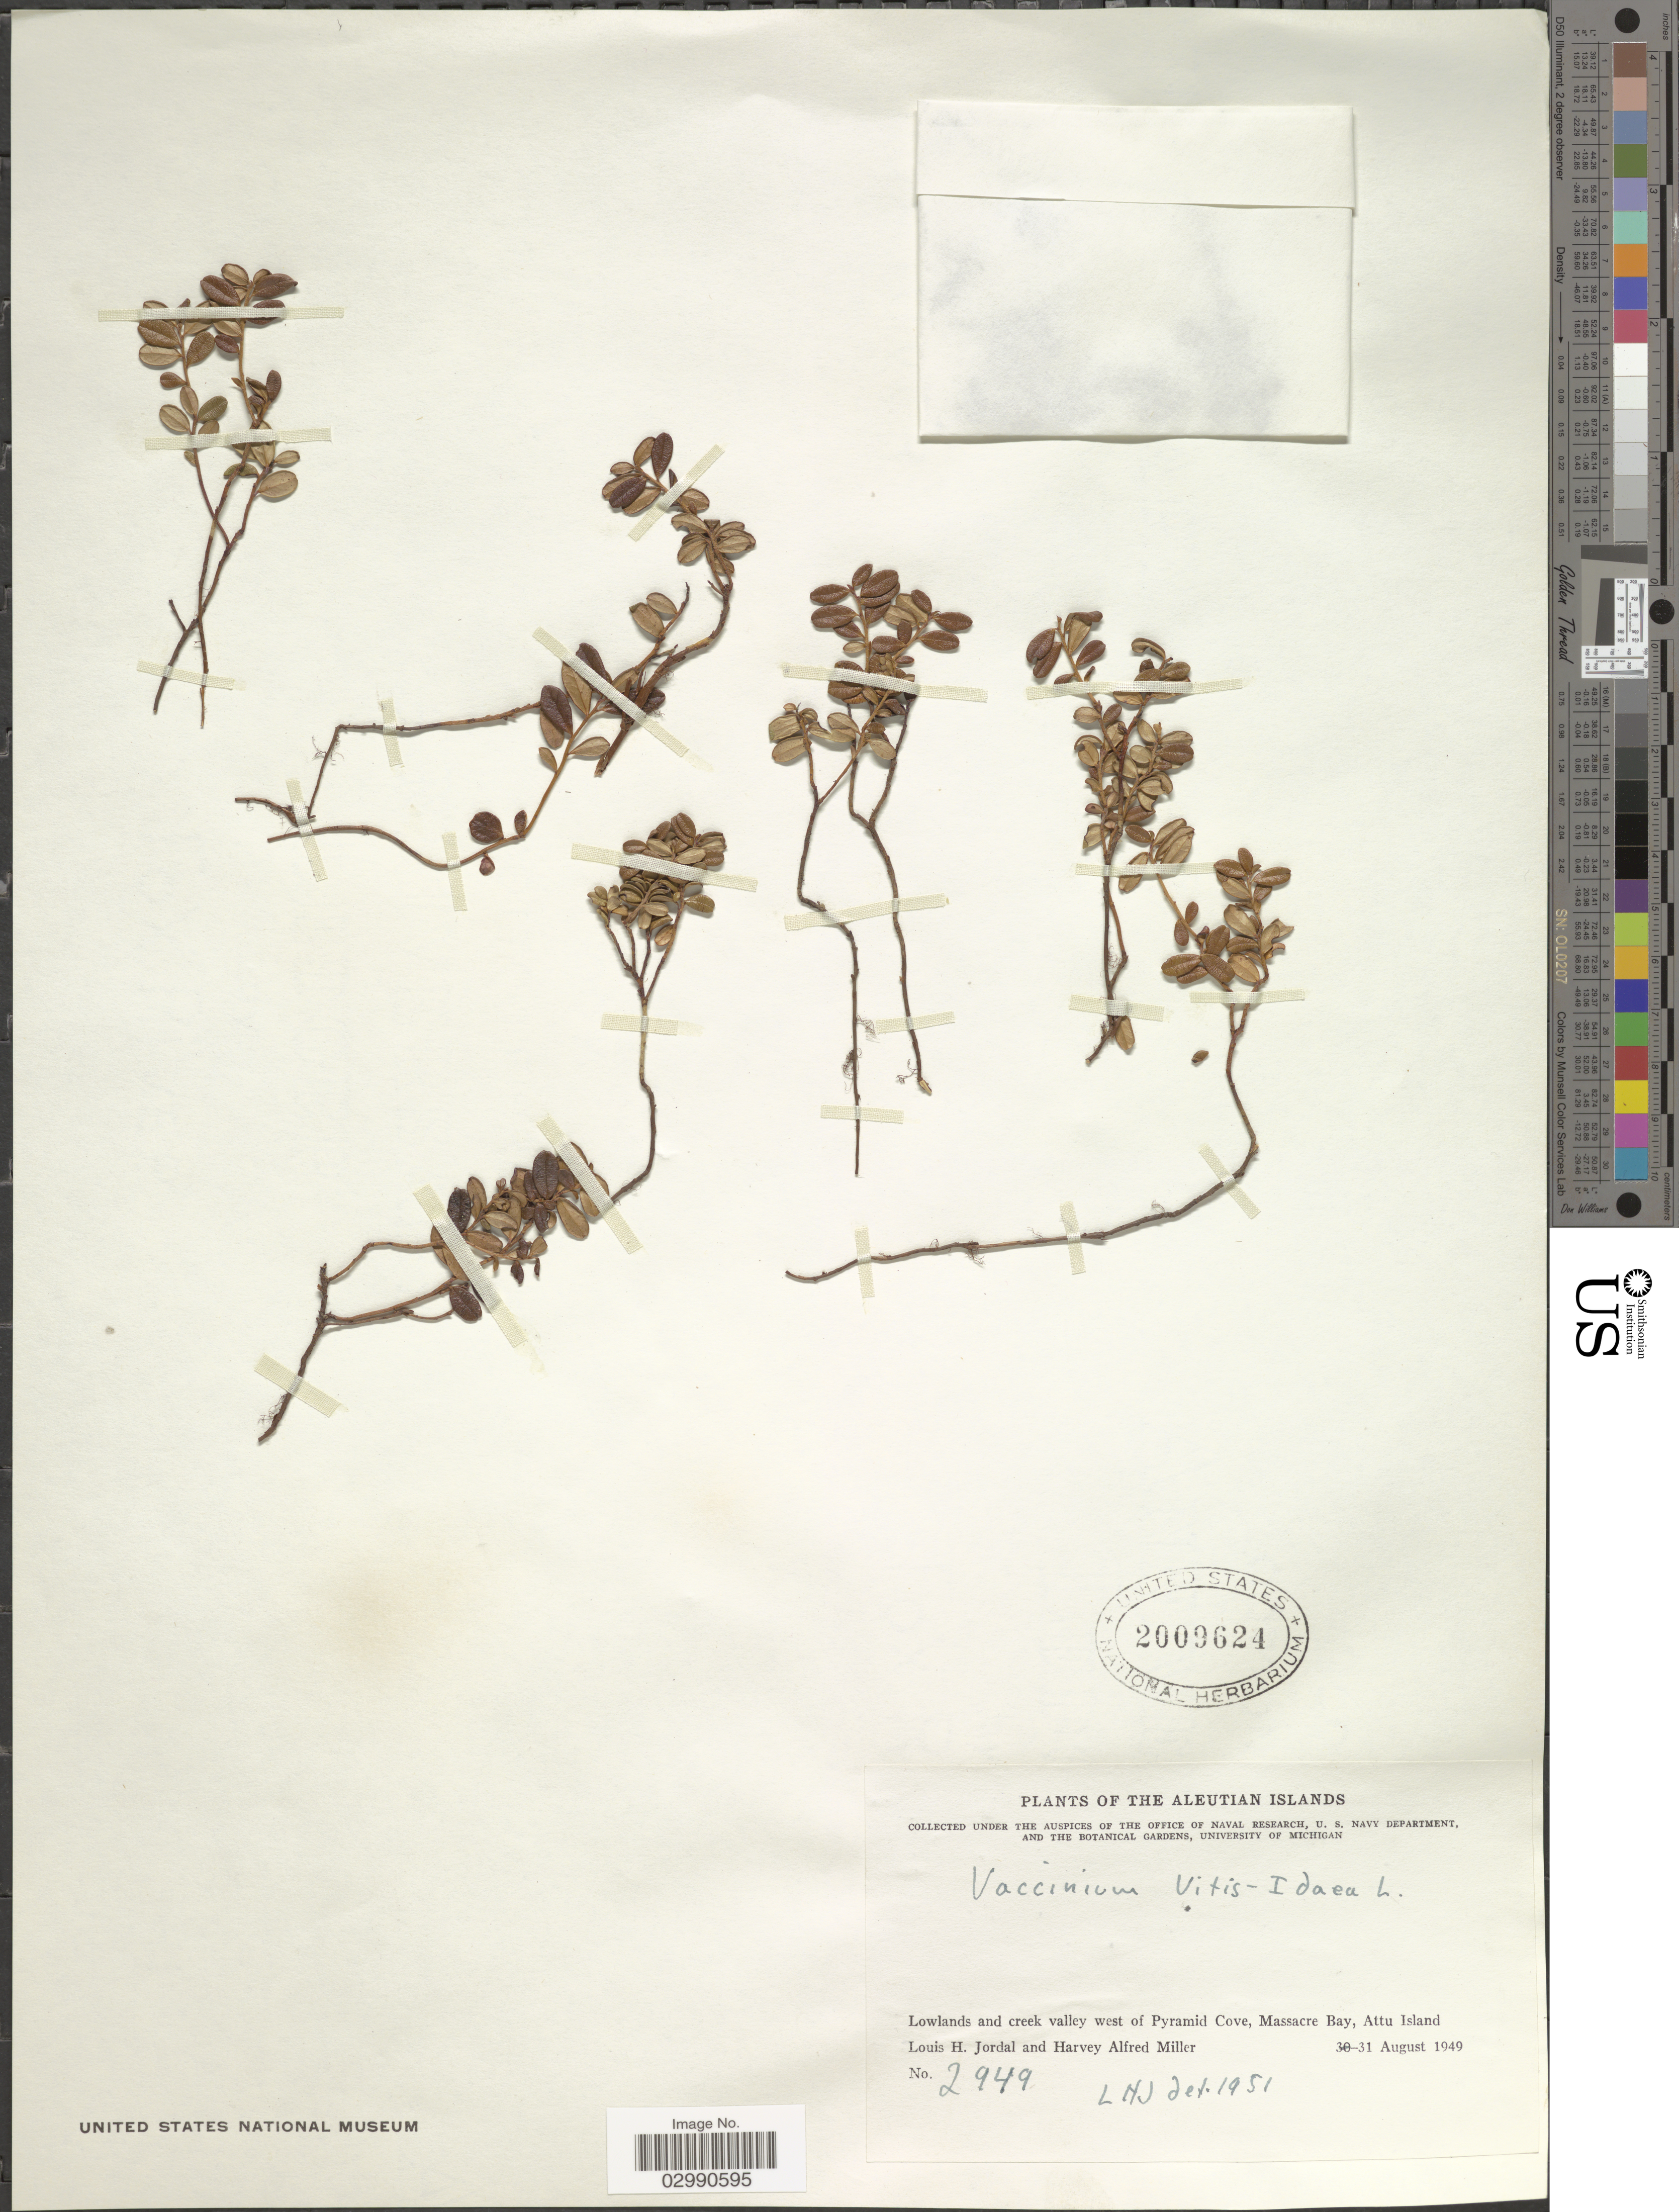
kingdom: Plantae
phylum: Tracheophyta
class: Magnoliopsida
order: Ericales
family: Ericaceae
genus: Vaccinium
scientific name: Vaccinium vitis-idaea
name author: L.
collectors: L. Jordal & H. A. Miller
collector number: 2949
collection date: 1949-08-31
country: United States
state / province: Alaska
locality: Aleutian Islands. Lowlands and creek valley west of Pyramid Cove, Massacre Bay, Attu Island.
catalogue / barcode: US 2009624